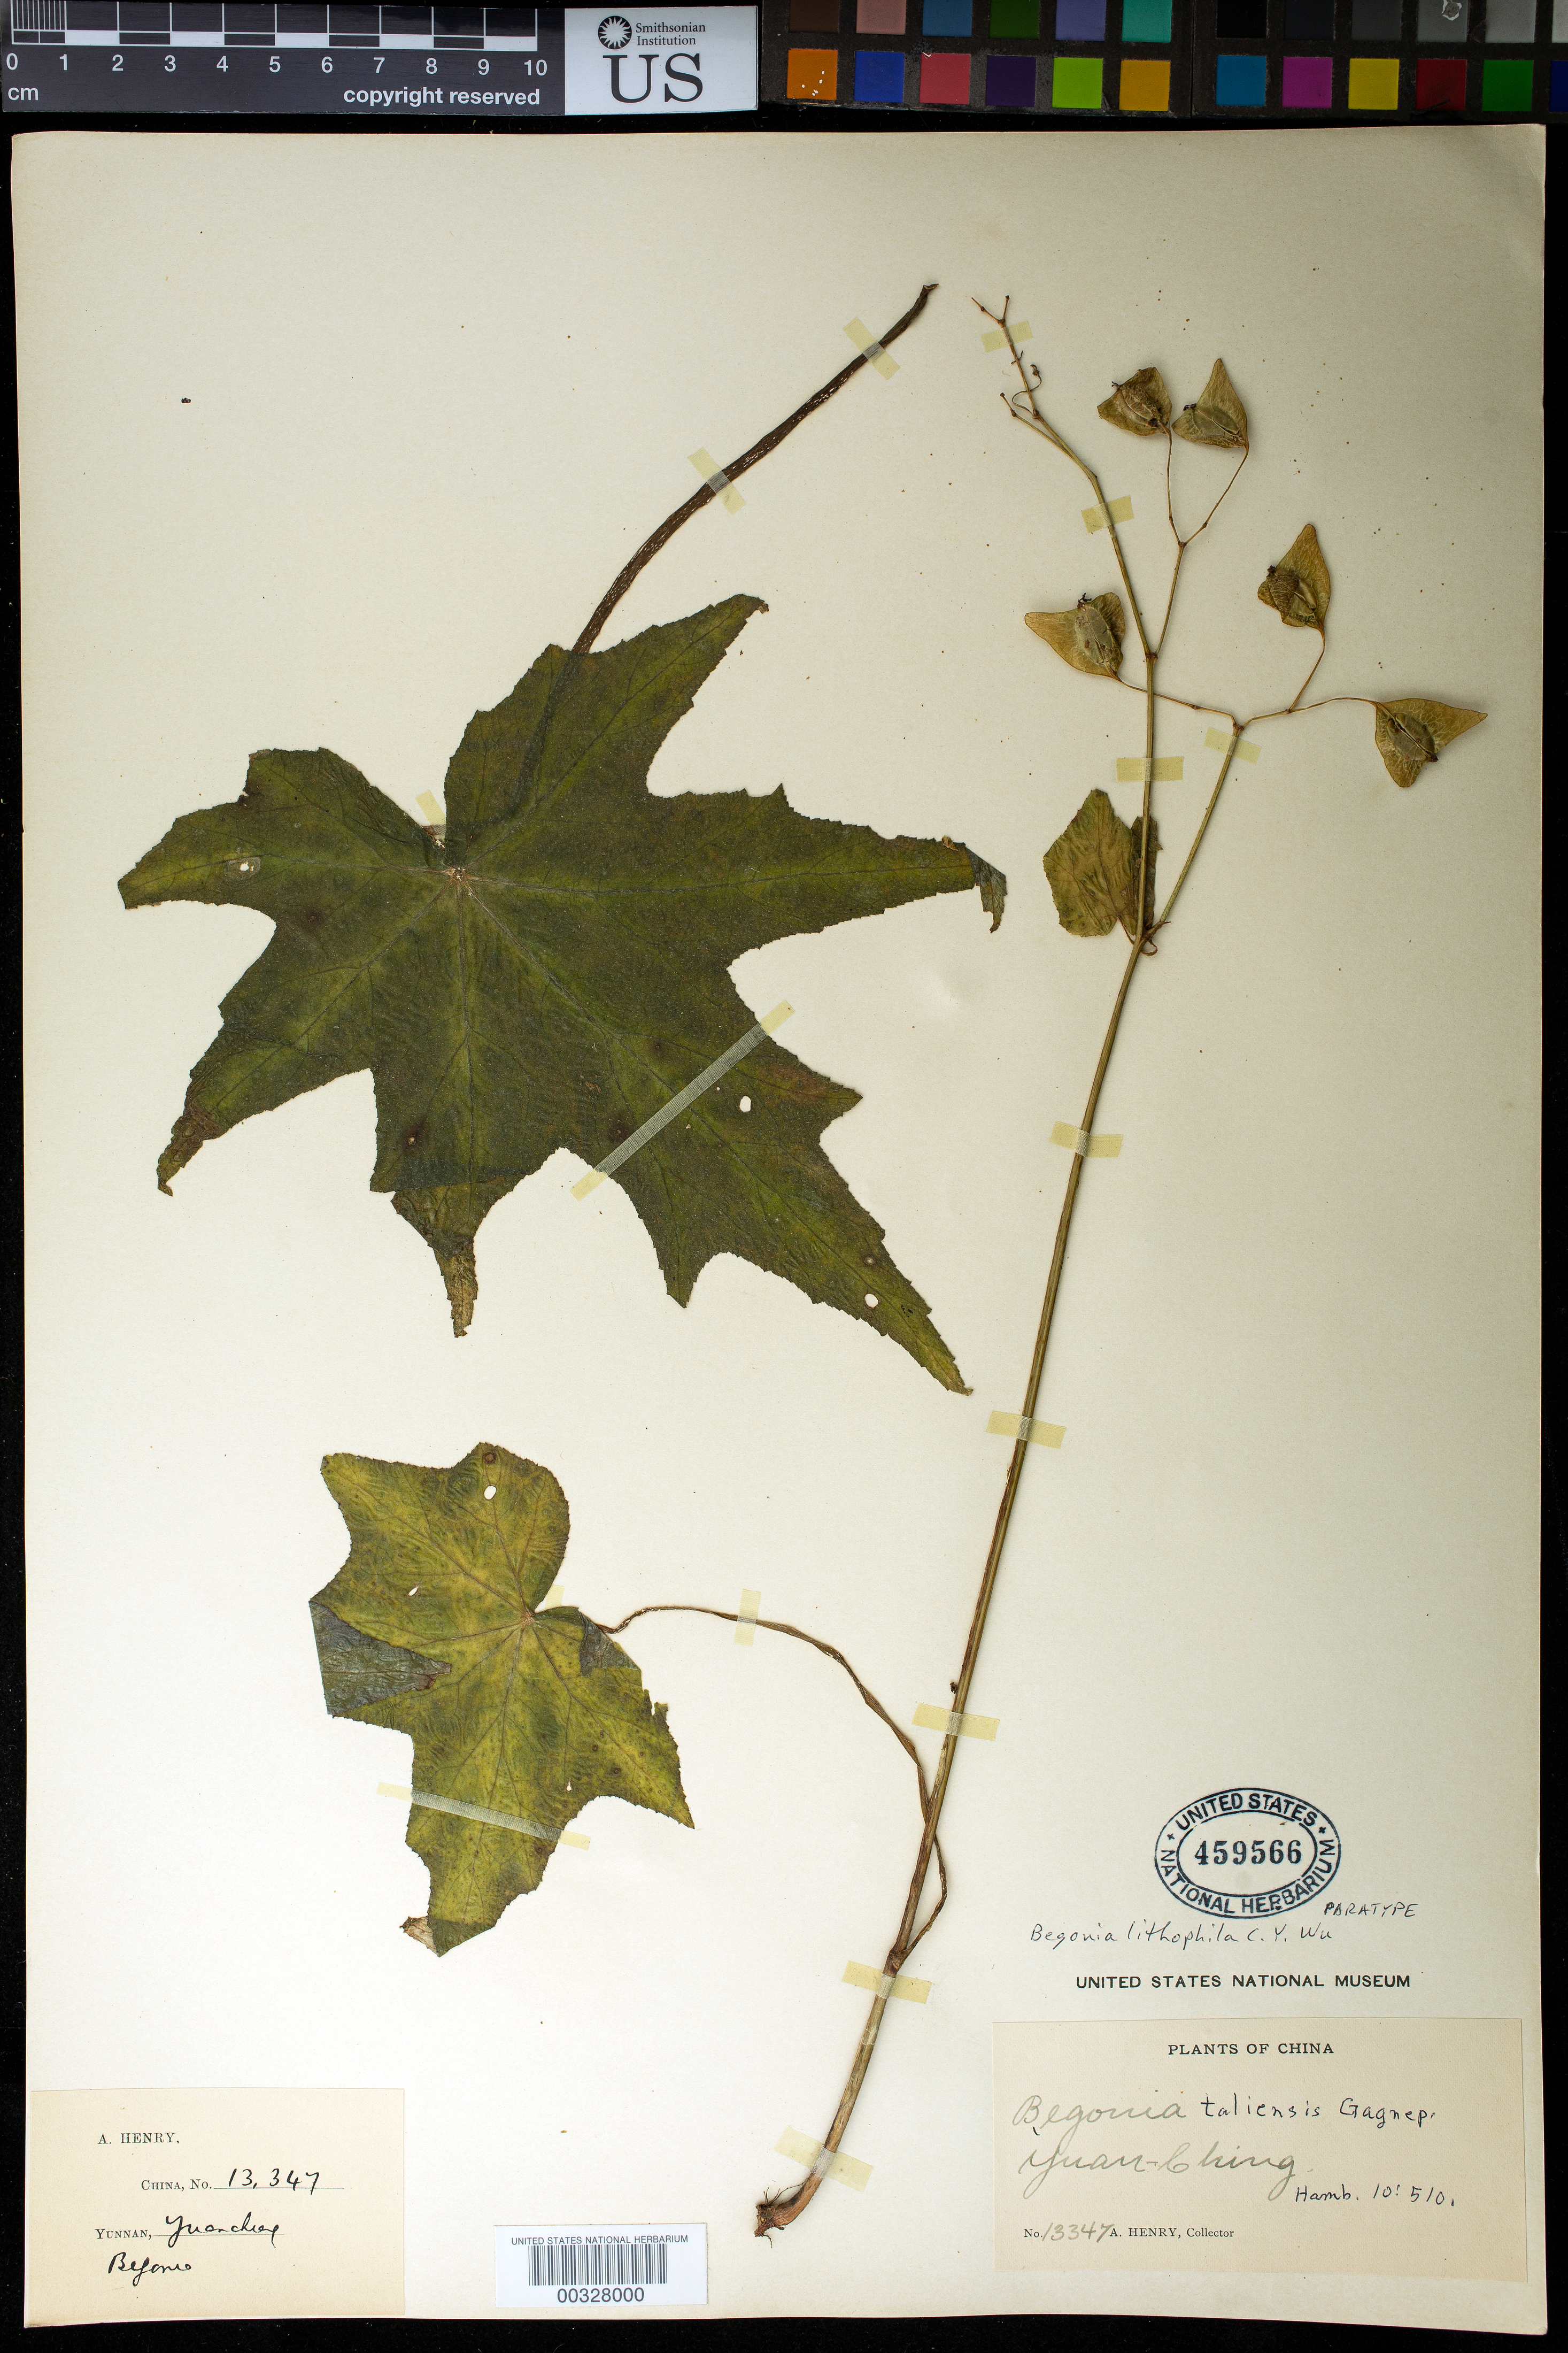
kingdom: Plantae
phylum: Tracheophyta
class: Magnoliopsida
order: Cucurbitales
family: Begoniaceae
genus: Begonia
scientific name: Begonia lithophila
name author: C.Y. Wu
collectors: A. Henry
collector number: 13347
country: China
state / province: Yunnan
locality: Yuan-ching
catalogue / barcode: US 459566